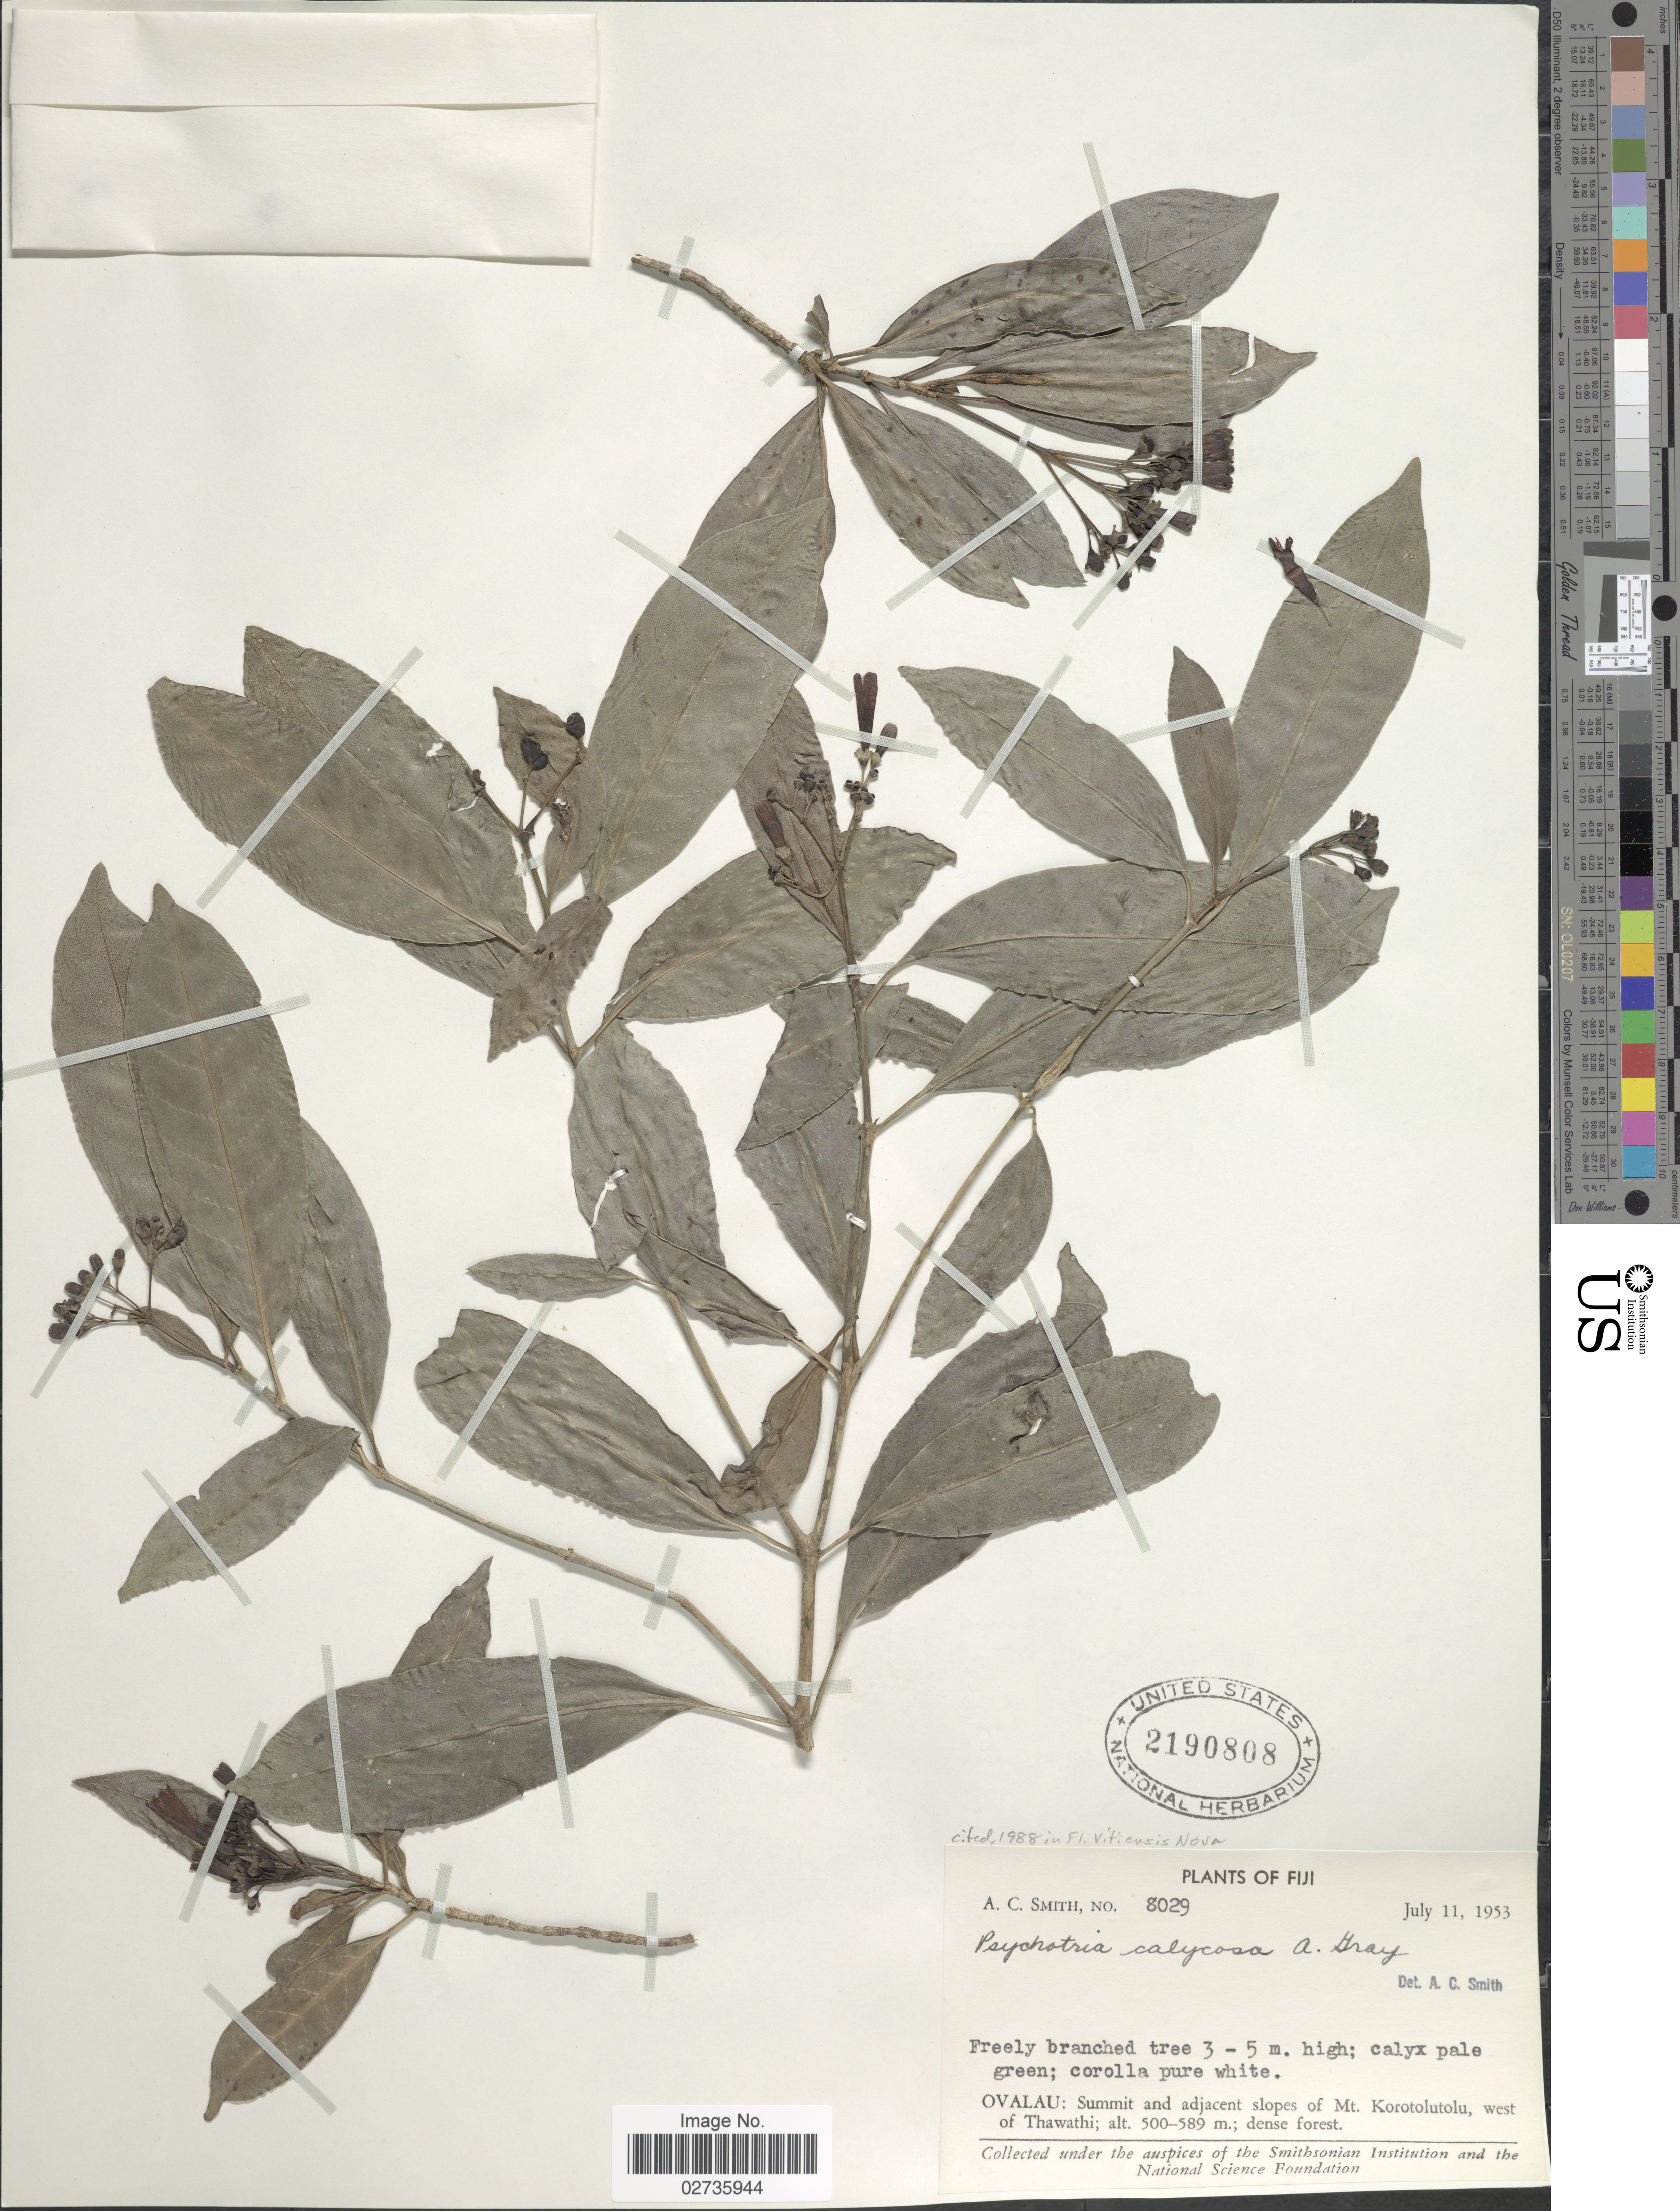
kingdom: Plantae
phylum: Tracheophyta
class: Magnoliopsida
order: Gentianales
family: Rubiaceae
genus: Psychotria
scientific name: Psychotria calycosa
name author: A. Gray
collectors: A. C. Smith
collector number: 8029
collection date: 1953-07-11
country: Fiji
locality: Ovalau: Summit and adjacent slopes of Mt Korotolutolu, west of Thawathi; dense forest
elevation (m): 500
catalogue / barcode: US 2190808